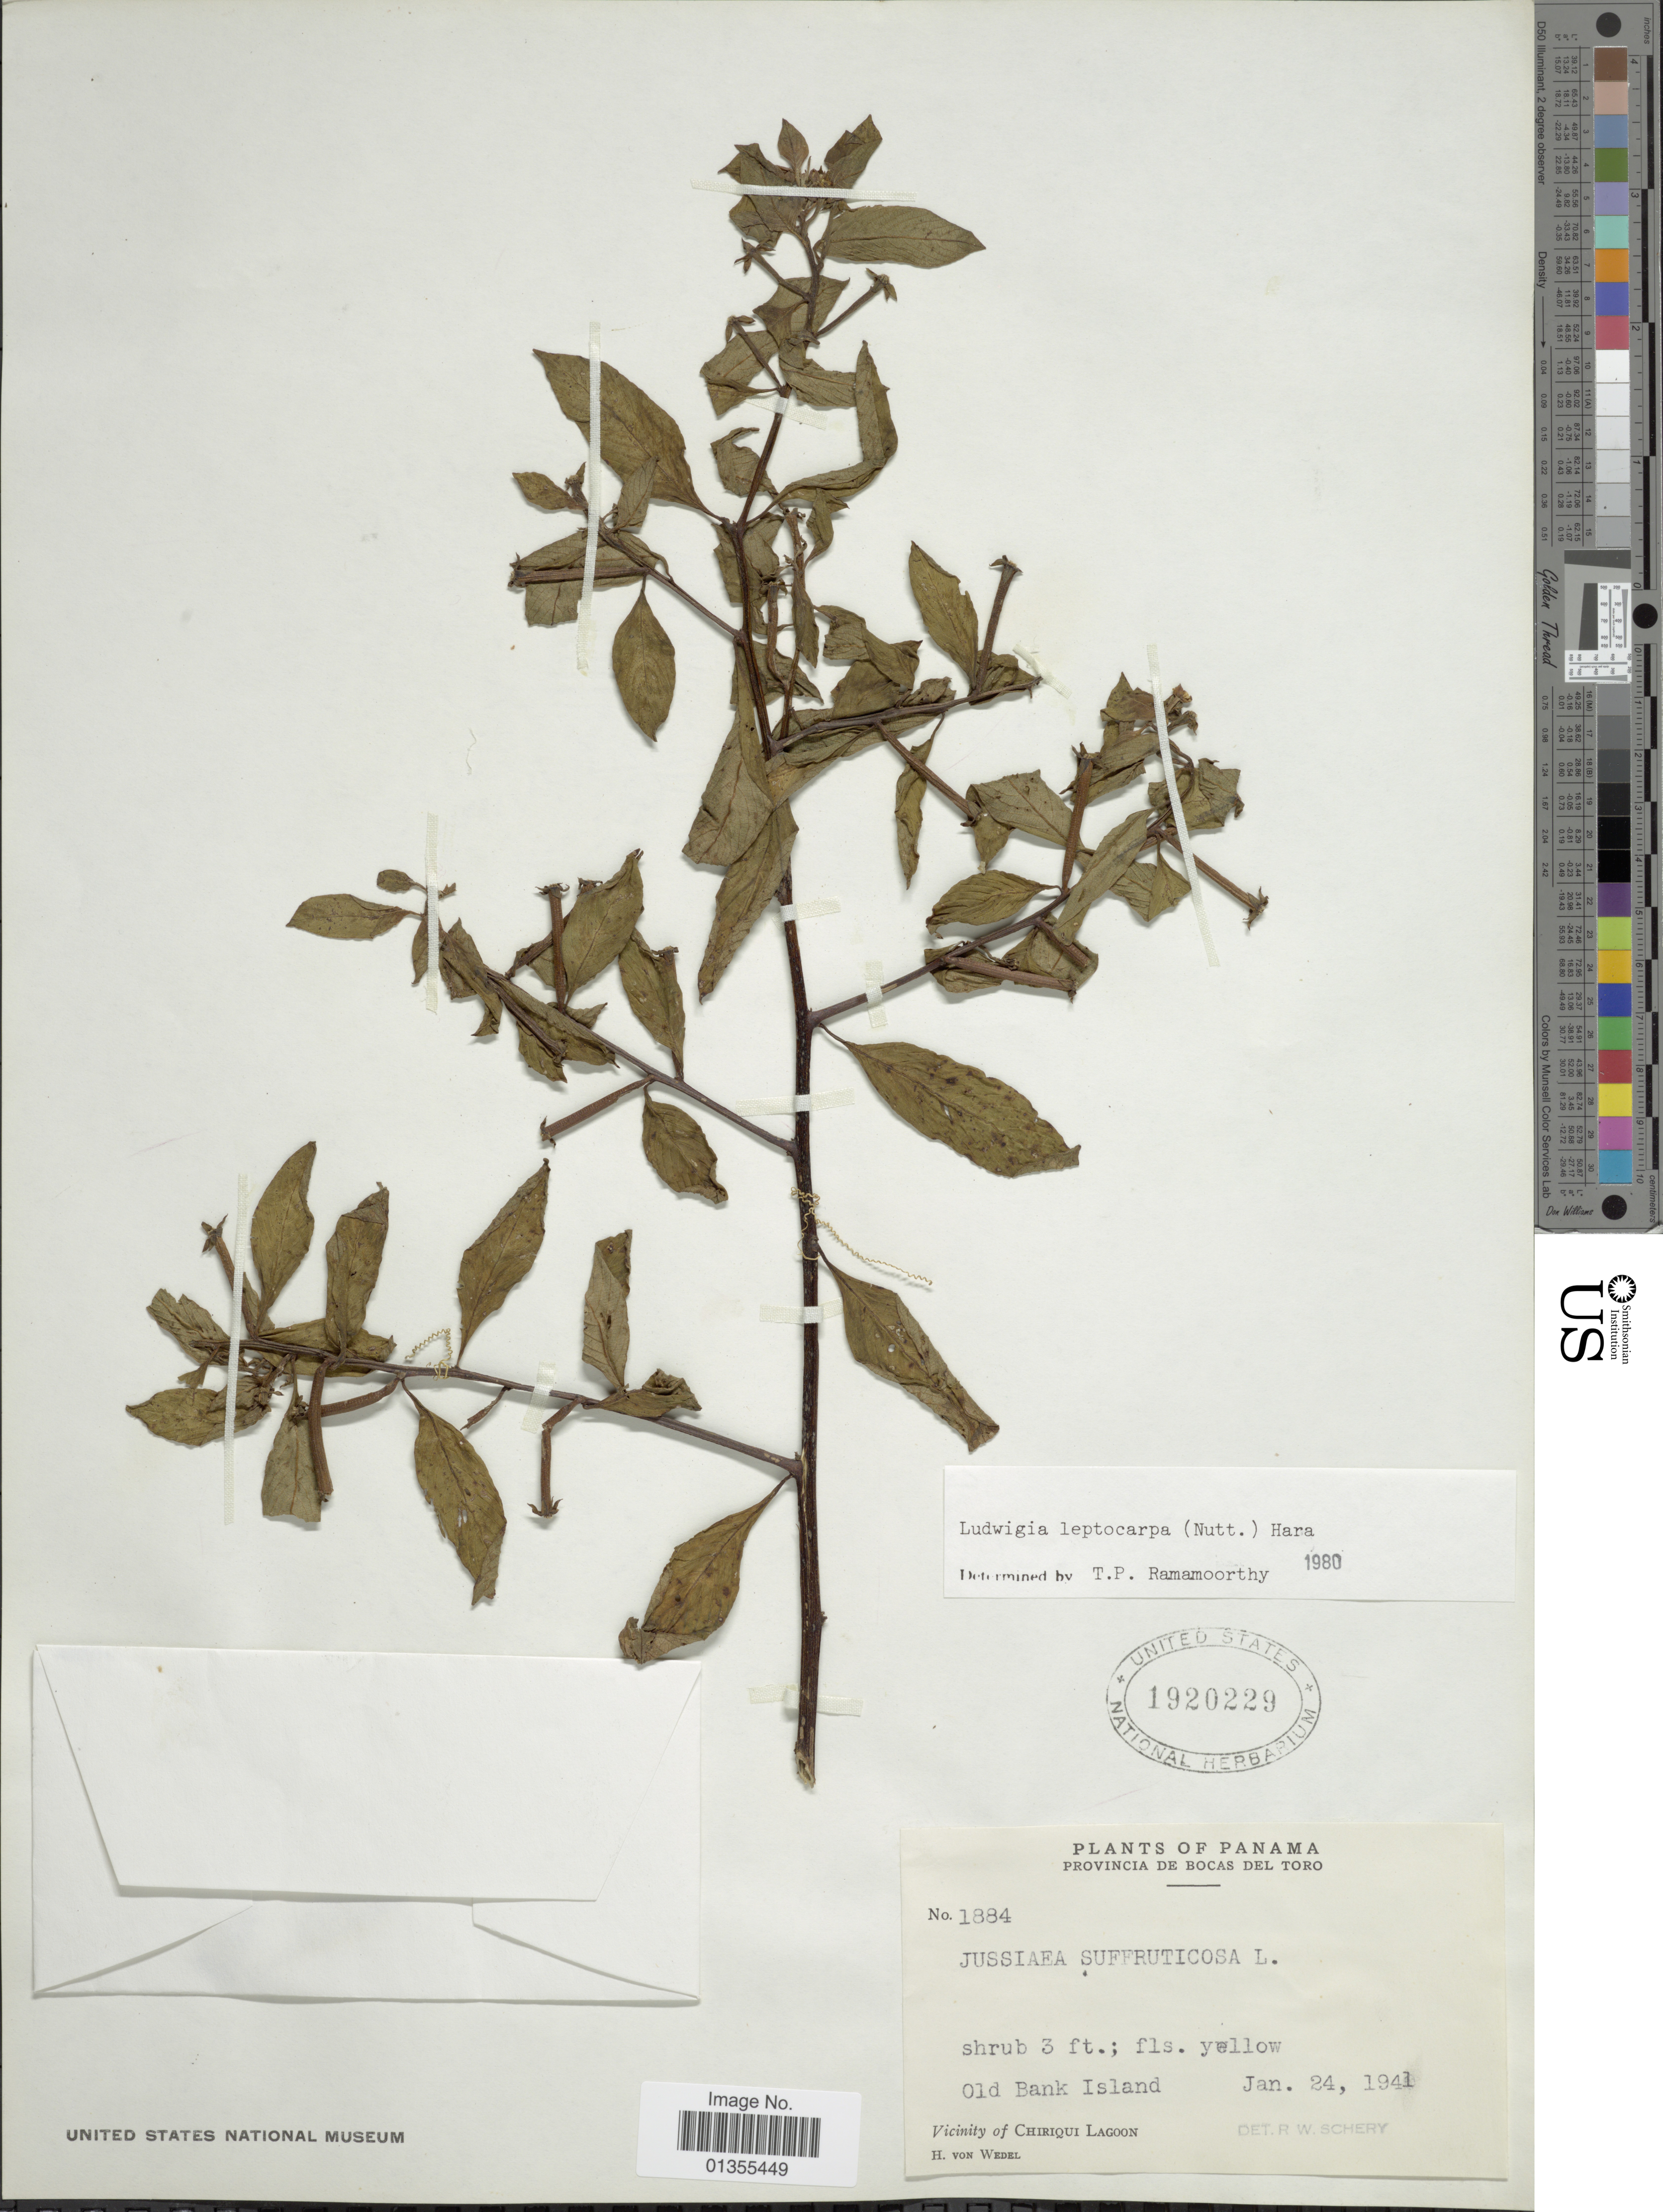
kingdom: Plantae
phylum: Tracheophyta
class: Magnoliopsida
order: Myrtales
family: Onagraceae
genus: Ludwigia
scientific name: Ludwigia leptocarpa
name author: (Nutt.) H. Hara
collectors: H. von Wedel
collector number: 1884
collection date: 1941-01-24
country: Panama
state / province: Bocas del Toro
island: Bastimentos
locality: Provincia de Bocas del Toro. Old Bank Island. Vicinity of Chiriqui Lagoon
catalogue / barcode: US 1920229